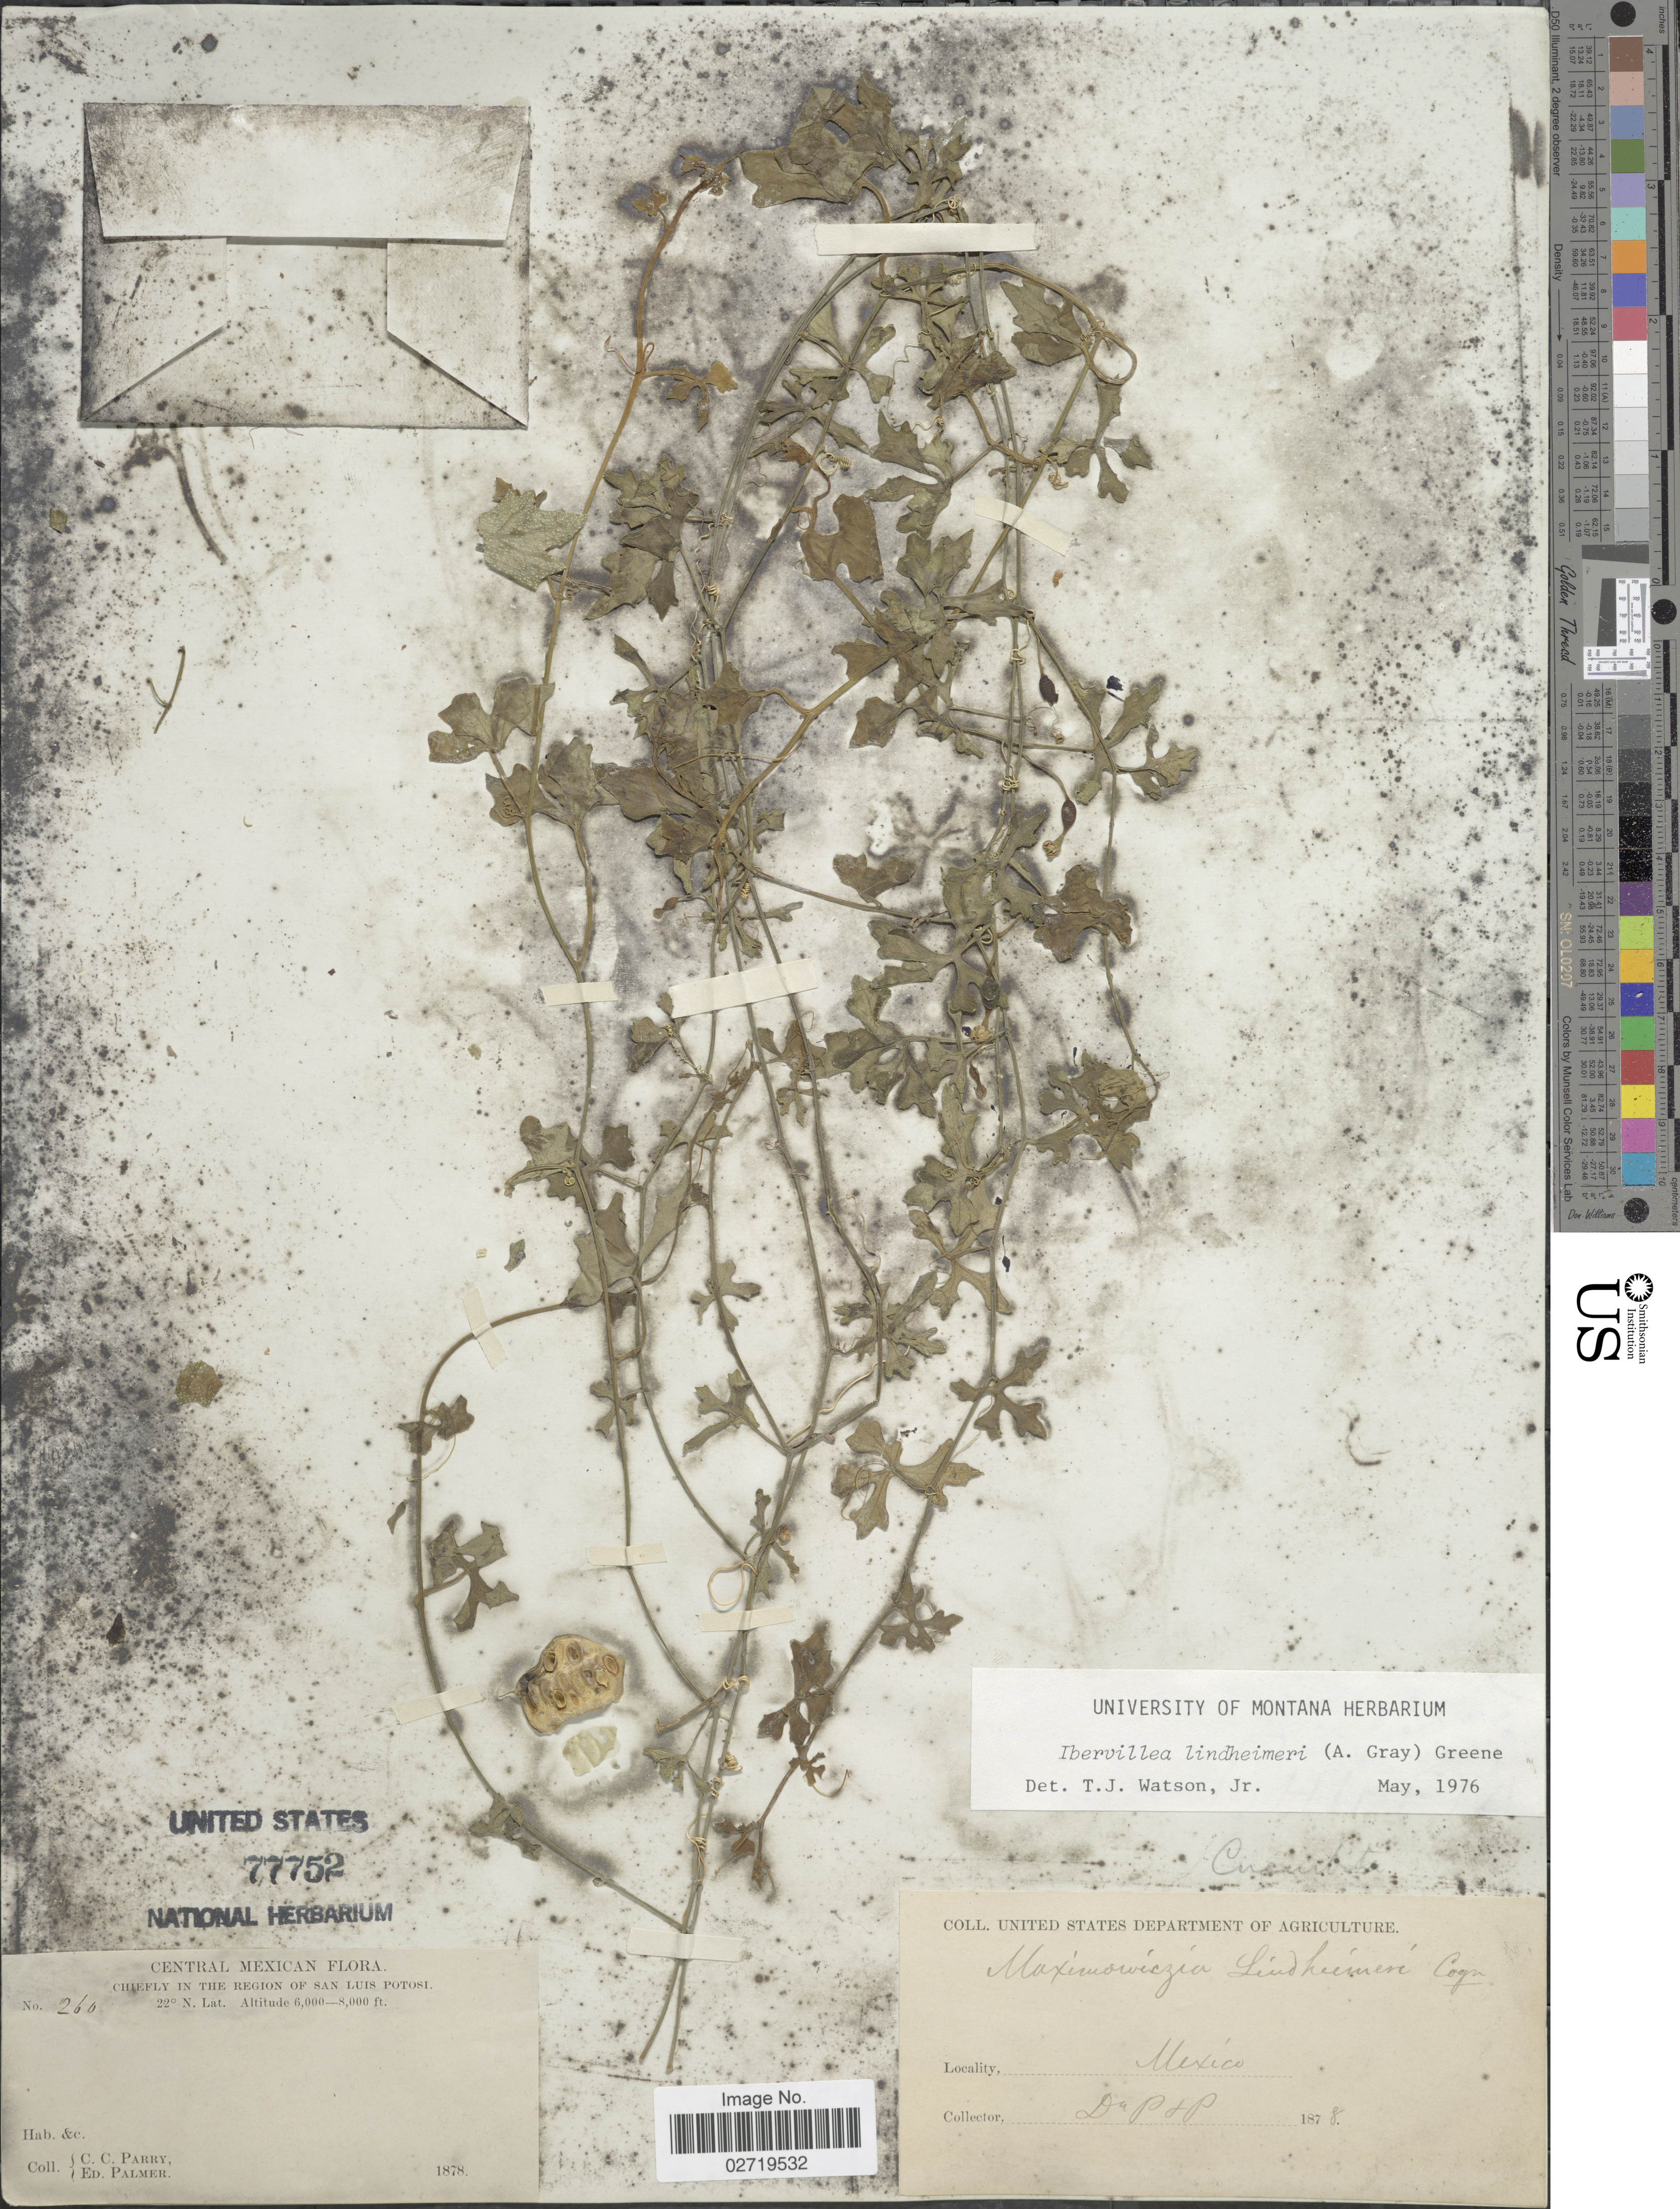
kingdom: Plantae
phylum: Tracheophyta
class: Magnoliopsida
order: Cucurbitales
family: Cucurbitaceae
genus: Ibervillea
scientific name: Ibervillea lindheimeri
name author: (A. Gray) Greene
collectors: C. C. Parry & E. Palmer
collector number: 260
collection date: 1878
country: Mexico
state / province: San Luis Potosí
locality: Chiefly in the region of San Luis Potosi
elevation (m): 1829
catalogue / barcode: US 77752